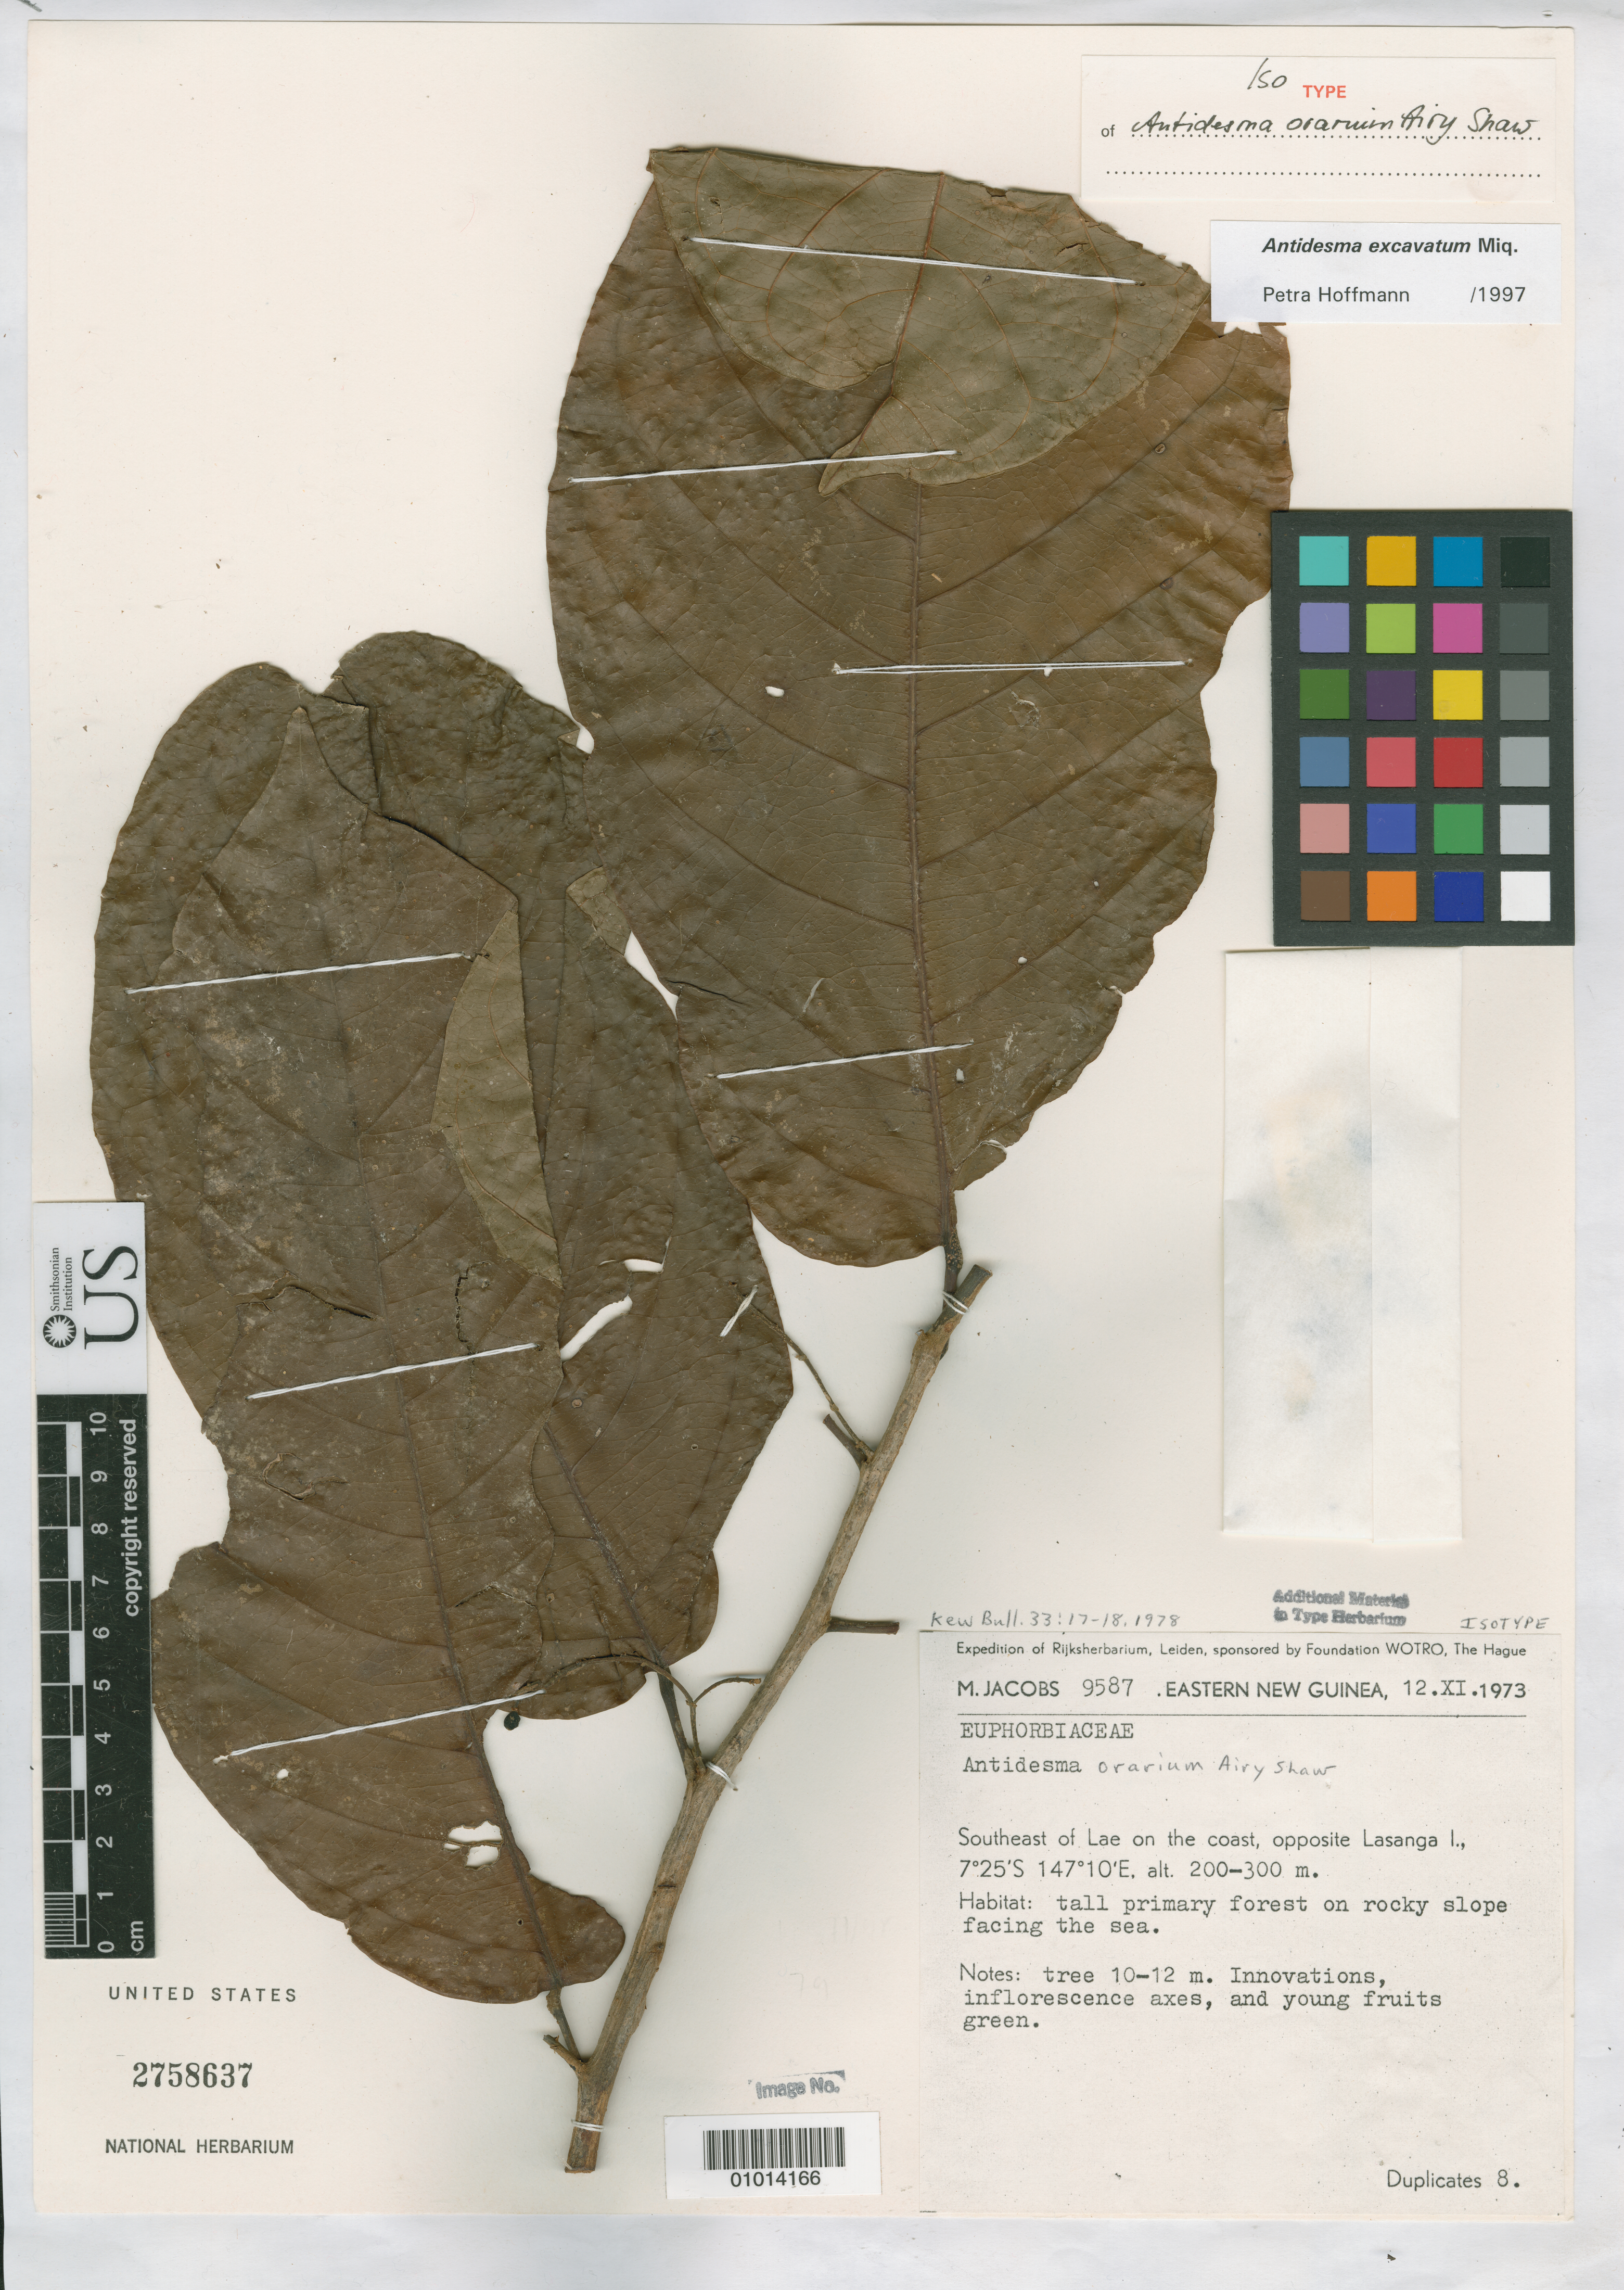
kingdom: Plantae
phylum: Tracheophyta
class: Magnoliopsida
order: Malpighiales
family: Phyllanthaceae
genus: Antidesma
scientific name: Antidesma orarium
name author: Airy Shaw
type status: Isotype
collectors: M. R. Jacobs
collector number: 9587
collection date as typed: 12 Nov 1973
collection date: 1973-11-12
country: Papua New Guinea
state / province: Morobe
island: New Guinea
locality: SE of Lae, opposite Lasanga Island.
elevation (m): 200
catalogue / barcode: US 2758637